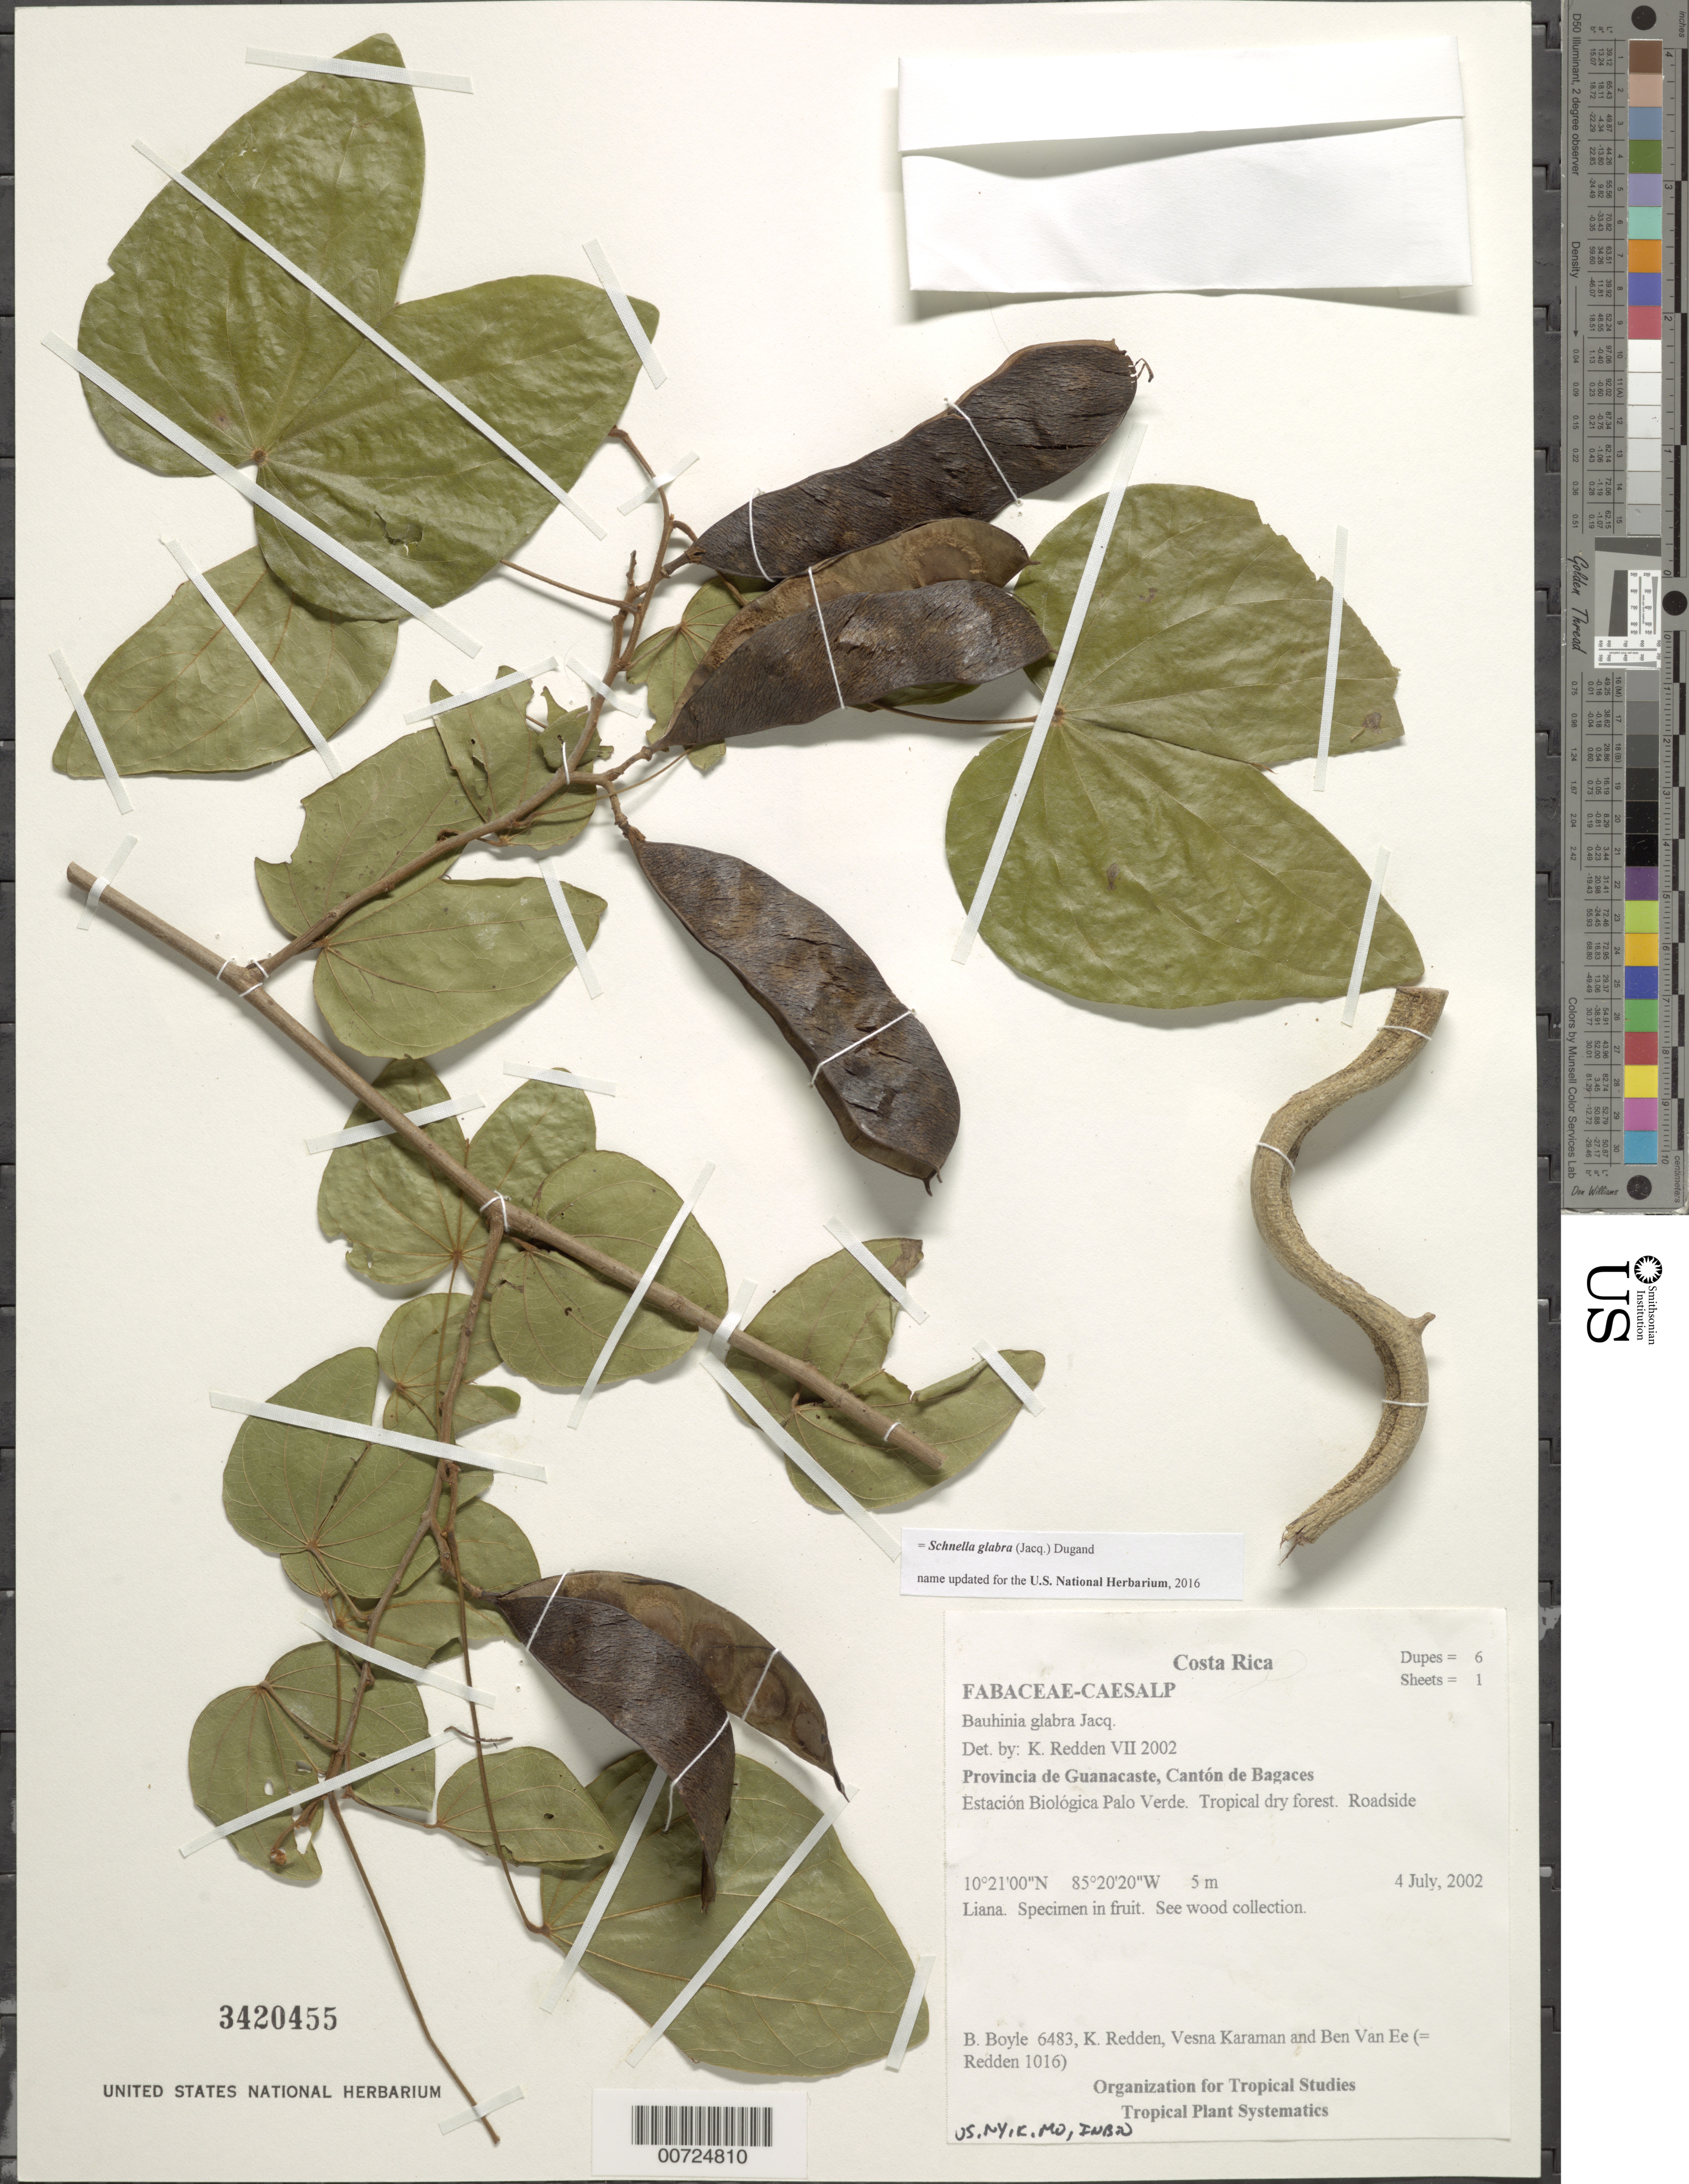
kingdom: Plantae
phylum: Tracheophyta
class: Magnoliopsida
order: Fabales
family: Fabaceae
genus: Schnella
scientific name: Schnella glabra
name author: (Jacq.) Dugand G.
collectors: B. Boyle, K. M. Redden, V. Karaman & B. van Ee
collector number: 6483/Redden1016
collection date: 2002-07-04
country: Costa Rica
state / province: Guanacaste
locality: Canton de Bagaces. Estacion Biological Palo Verde. Tropical dry forest. Roadside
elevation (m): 5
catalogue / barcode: US 3420455